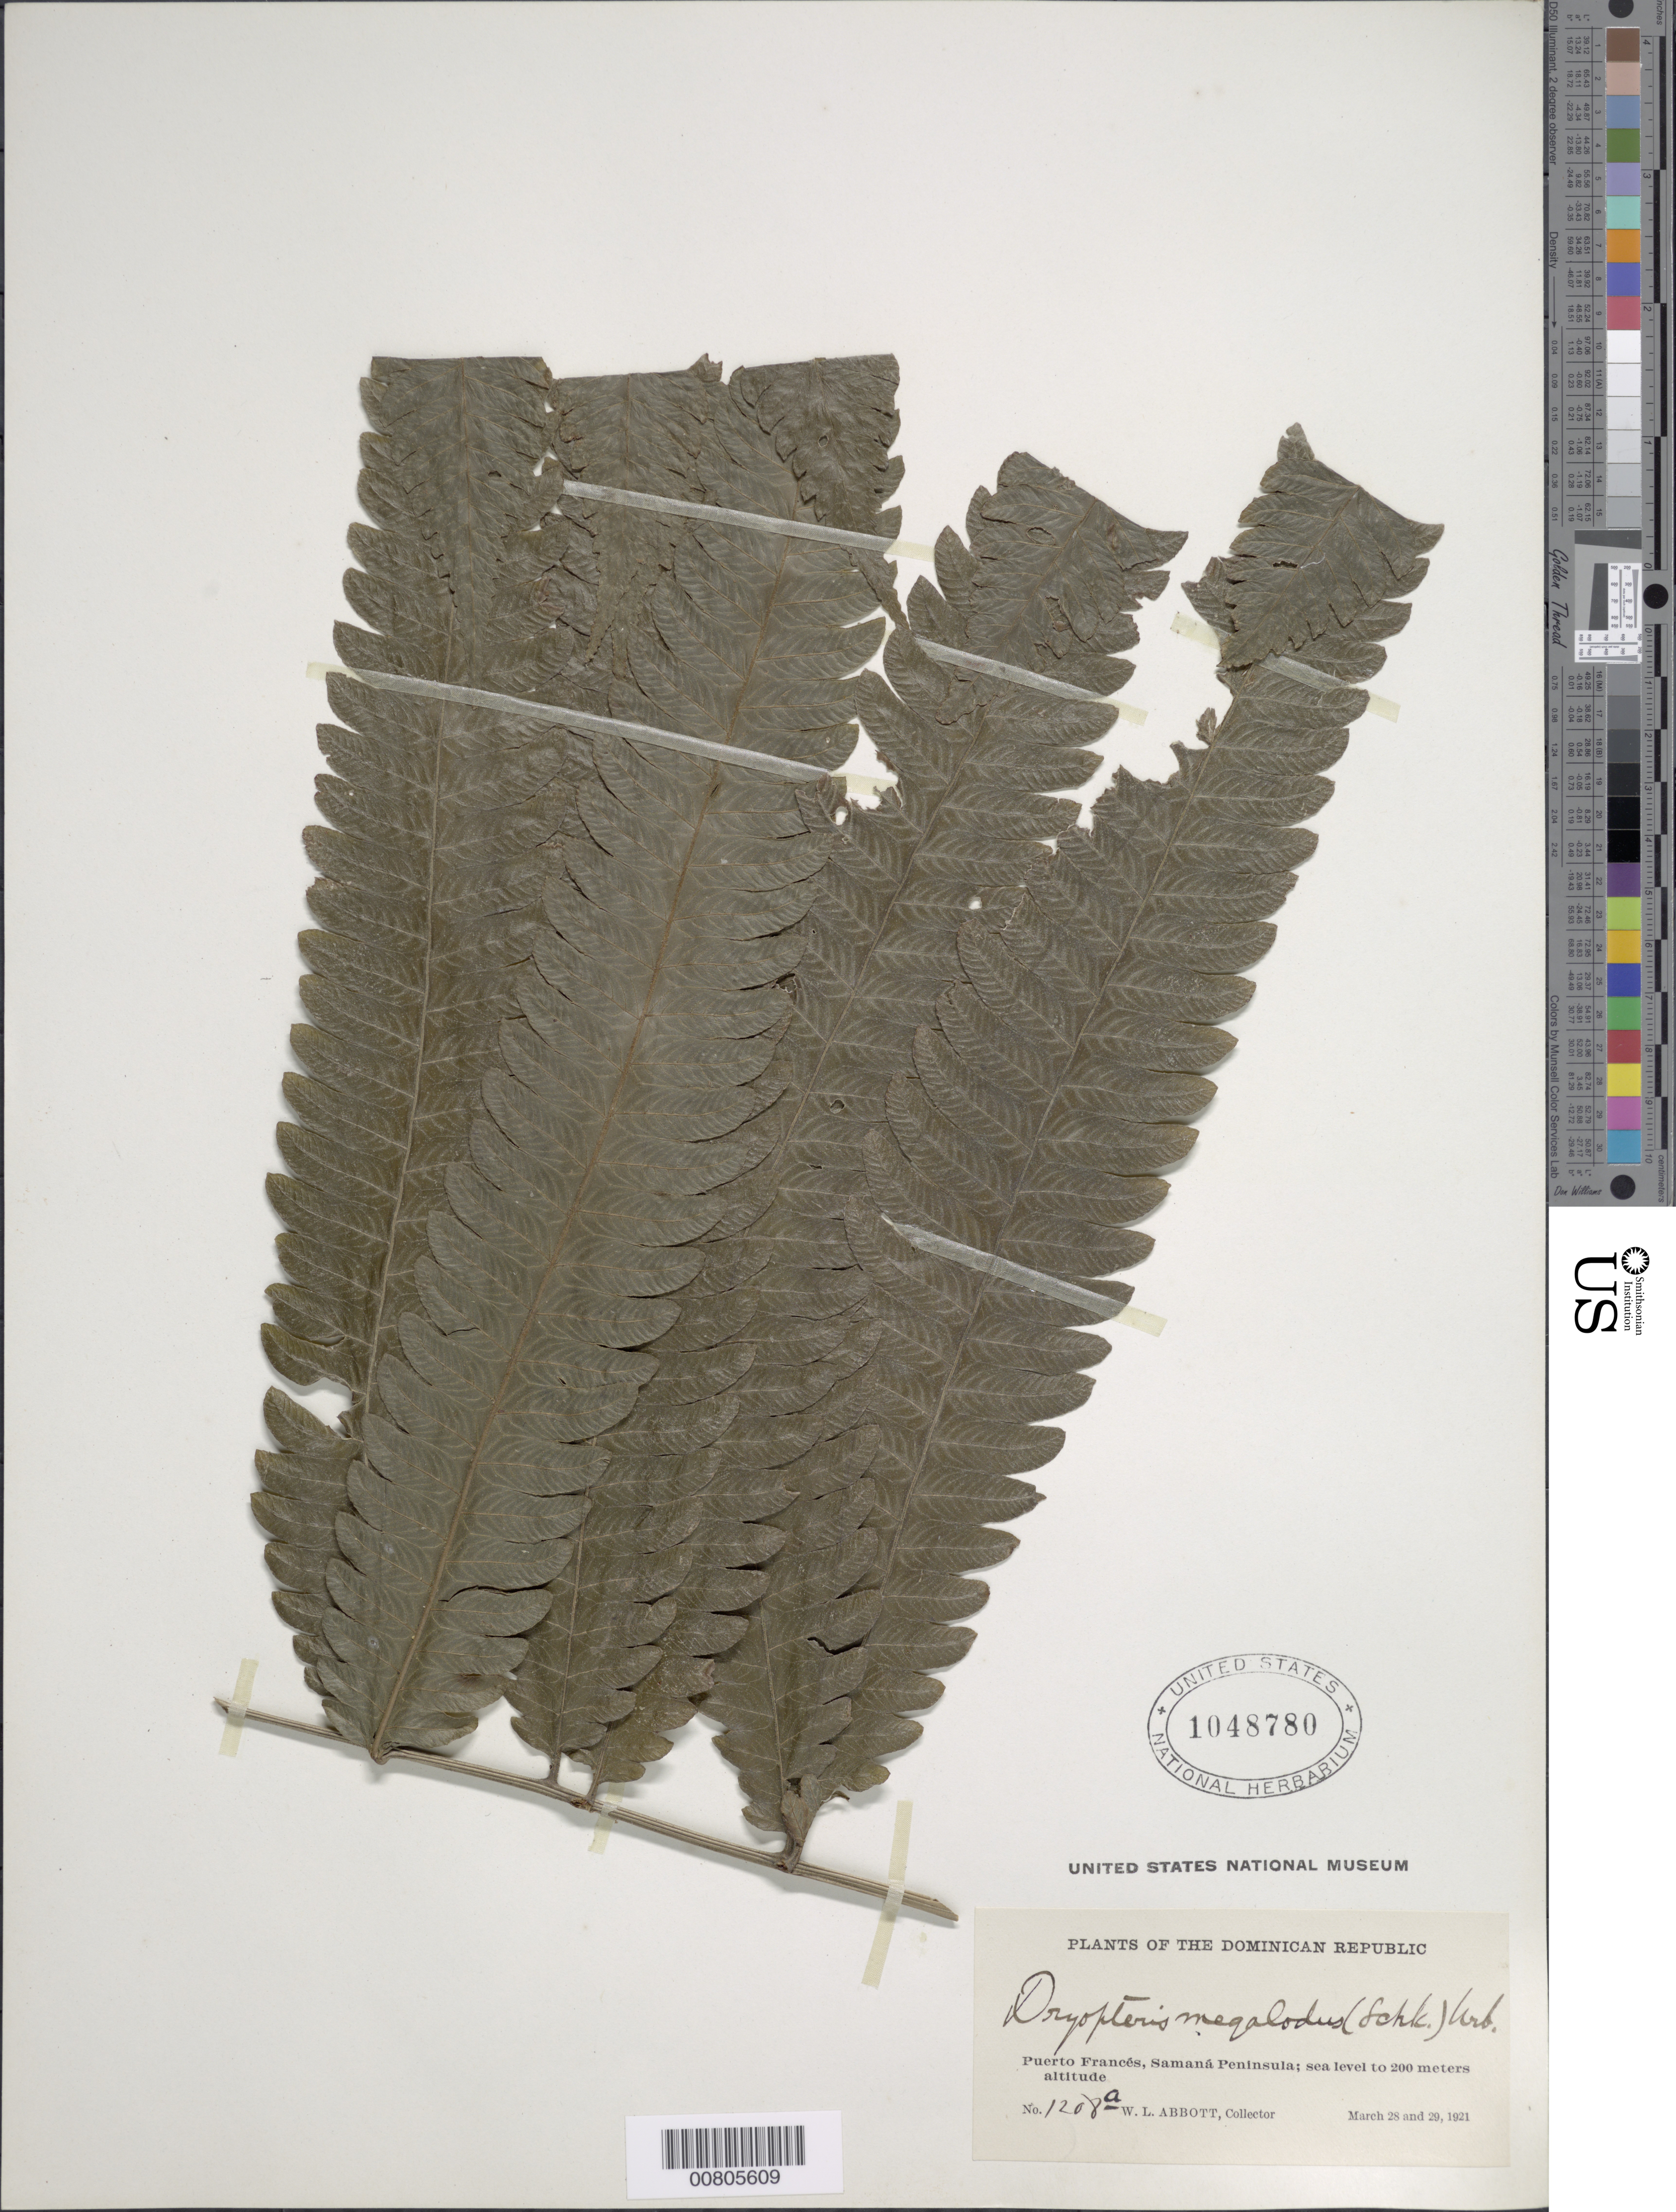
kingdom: Plantae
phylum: Tracheophyta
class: Polypodiopsida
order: Polypodiales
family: Thelypteridaceae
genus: Goniopteris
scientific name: Goniopteris pennata (Poir.) comb. nov., ined 2015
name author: (Poir.)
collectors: W. L. Abbott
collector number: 1208a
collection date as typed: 28 Mar 1921 to 29 Mar 1921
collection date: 1921-03-28/1921-03-29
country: Dominican Republic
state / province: Samana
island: Hispaniola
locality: Puerto Francés, Samaná Peninsula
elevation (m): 0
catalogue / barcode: US 1048780